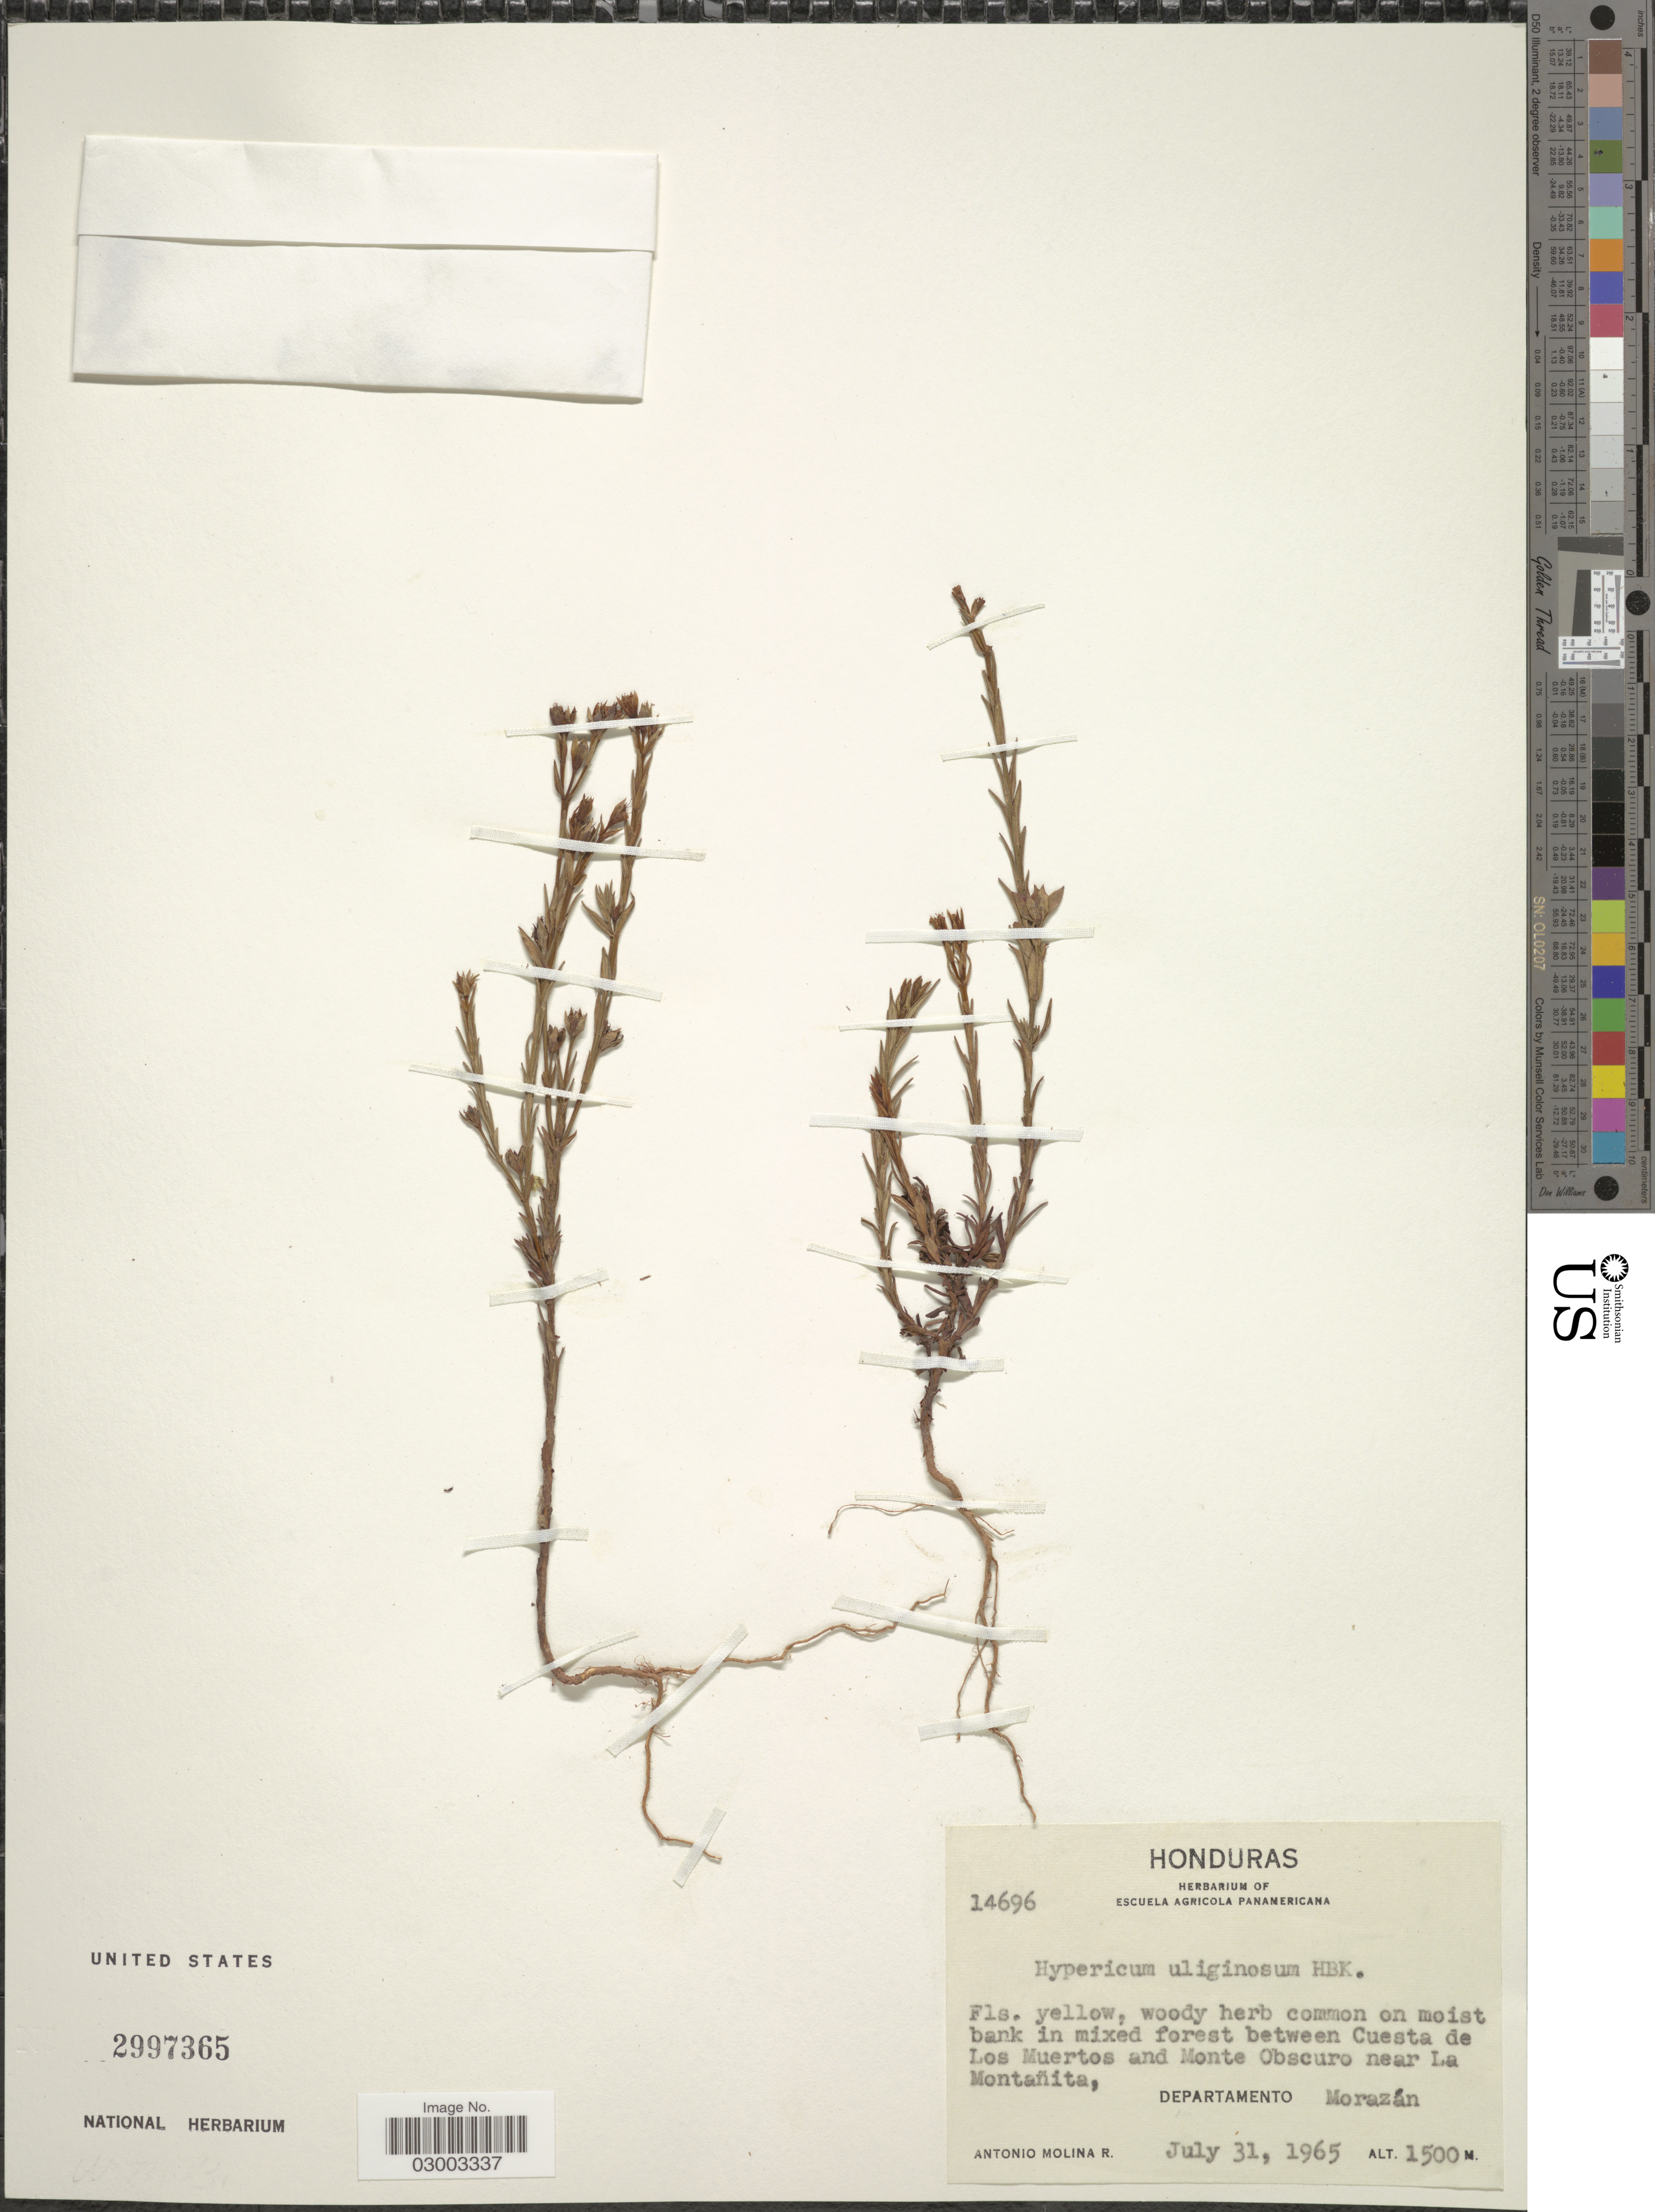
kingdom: Plantae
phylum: Tracheophyta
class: Magnoliopsida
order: Malpighiales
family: Hypericaceae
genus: Hypericum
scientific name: Hypericum silenoides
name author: Juss.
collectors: A. Molina R.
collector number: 14696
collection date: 1965-07-31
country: Honduras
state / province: Fco. Morazán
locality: Woody herb common on moist bank in mixed forest between Cuesta de Los Muertos and Monte Obscuro near La Montañita, Departamento Morazán.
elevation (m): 1500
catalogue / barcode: US 2997365